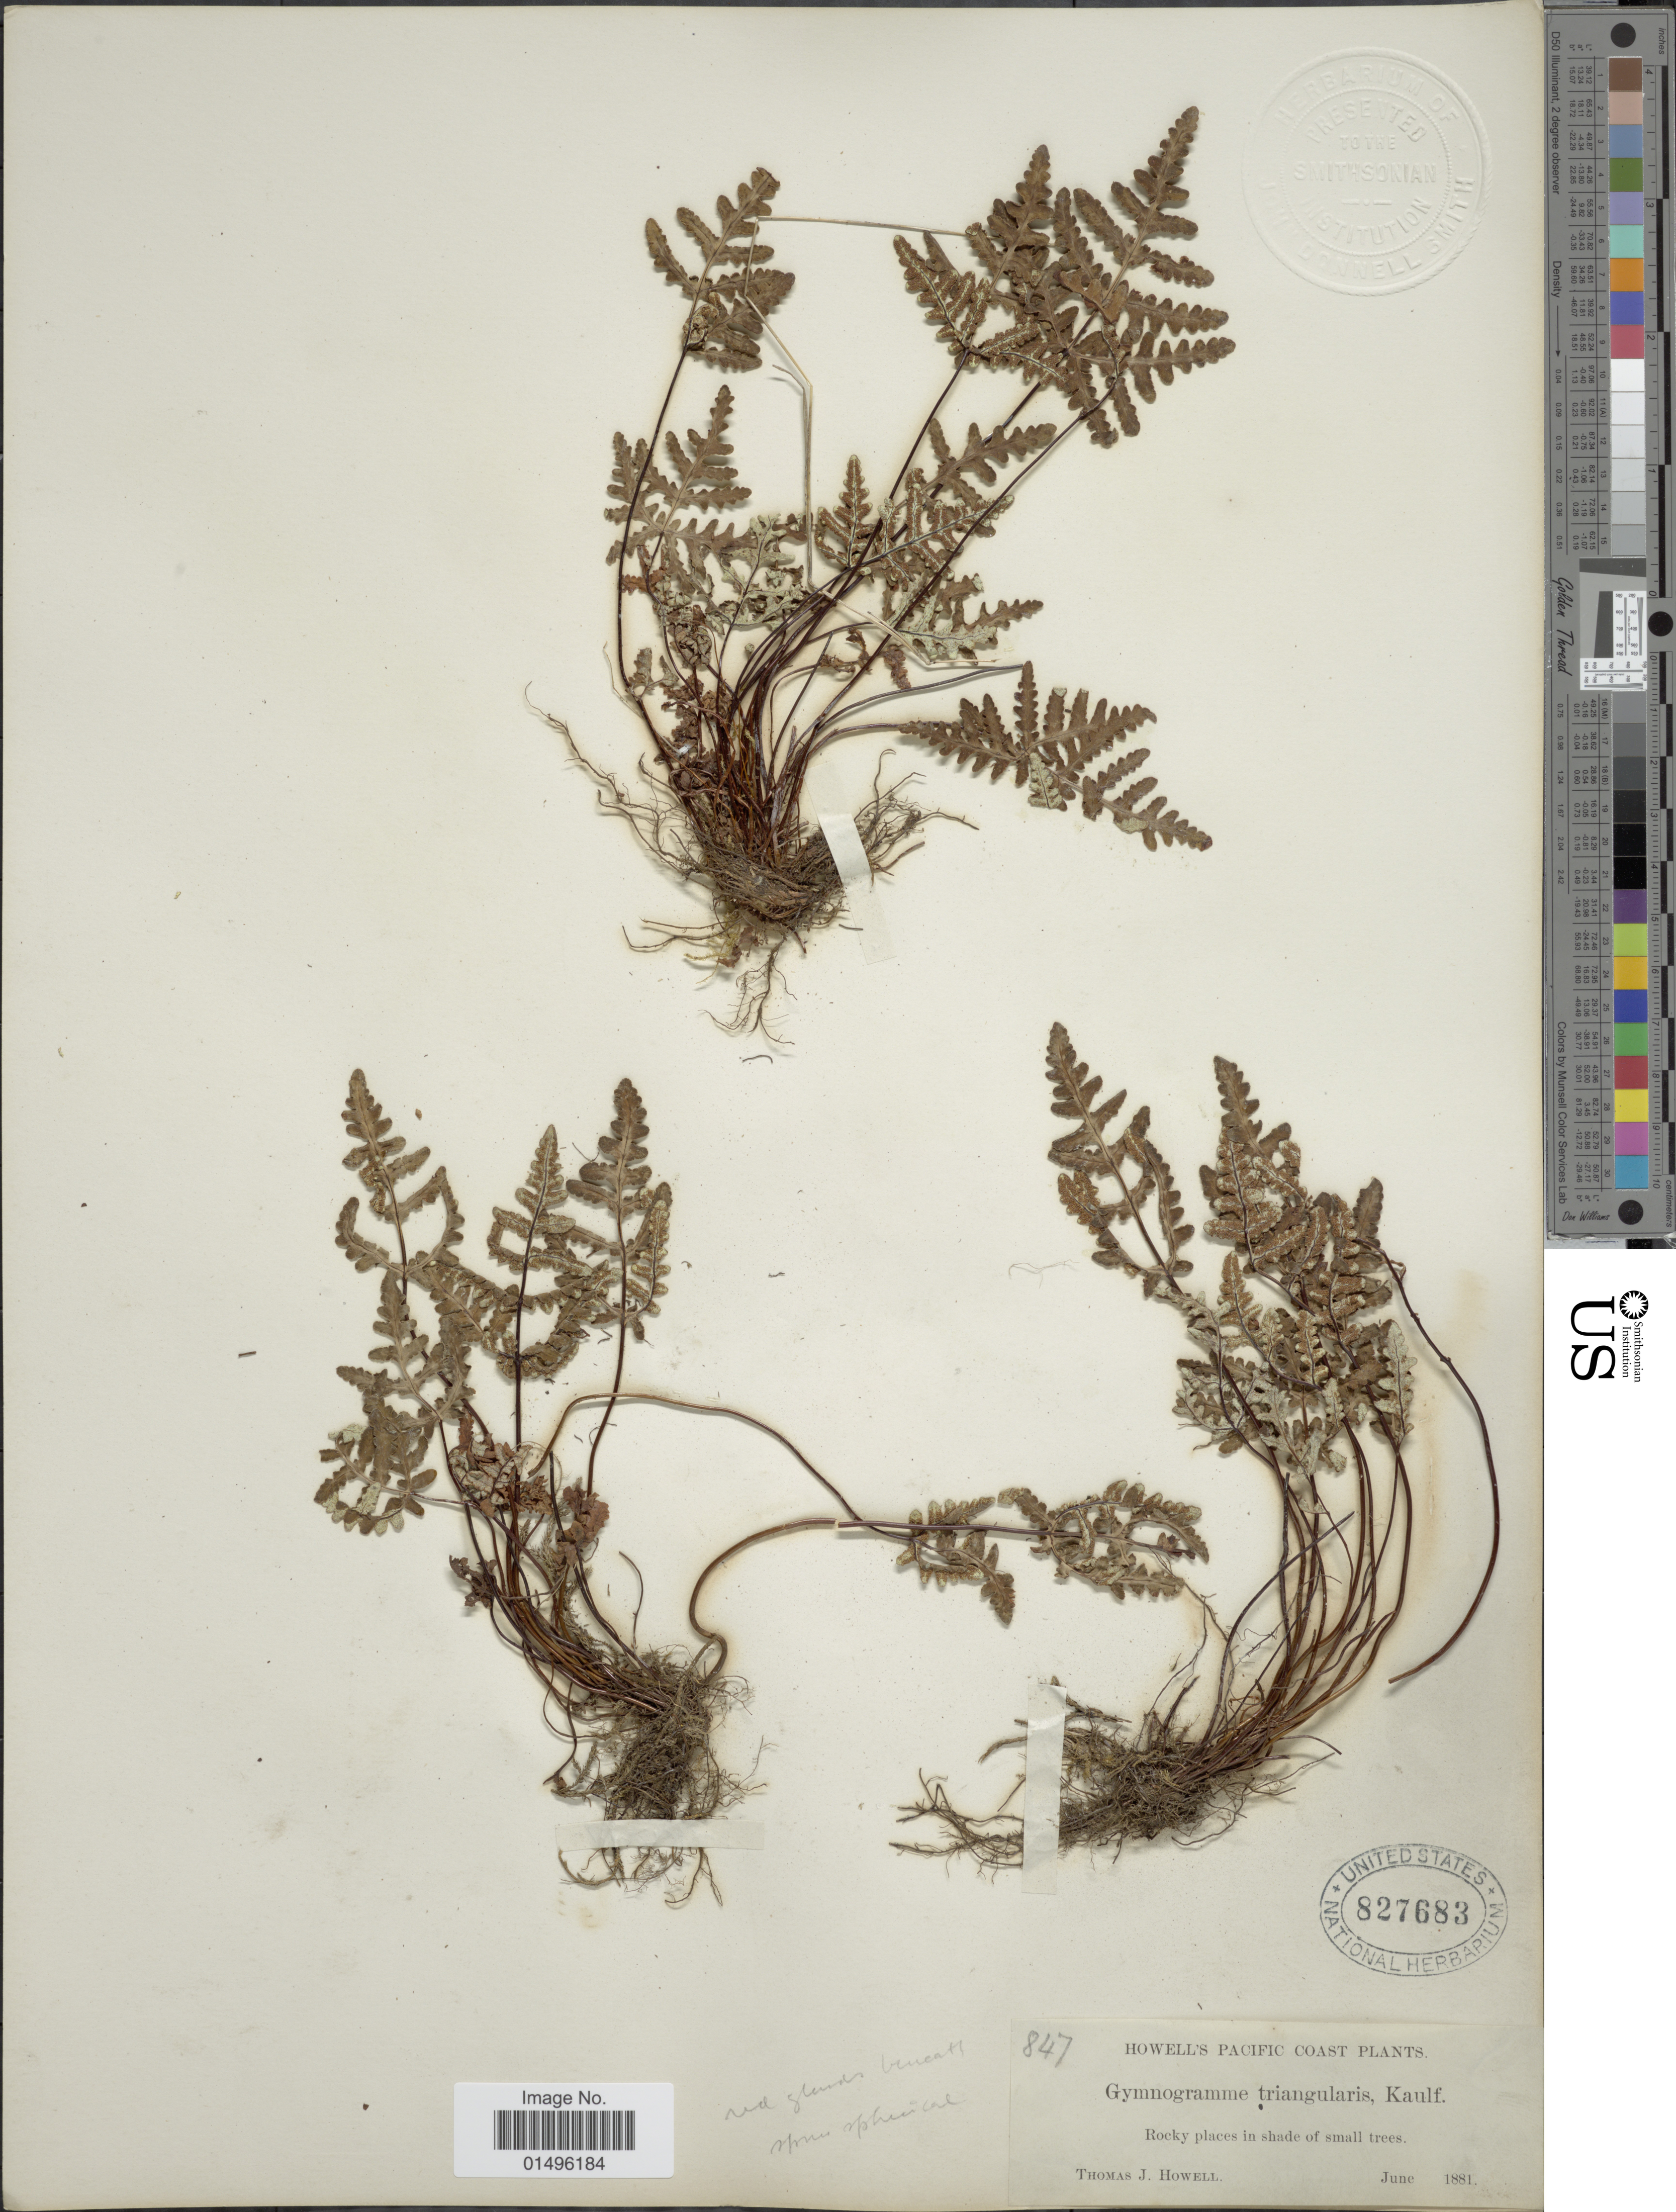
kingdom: Plantae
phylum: Tracheophyta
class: Polypodiopsida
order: Polypodiales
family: Pteridaceae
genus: Pentagramma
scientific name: Pentagramma triangularis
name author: (Kaulf.) Yatsk. et al.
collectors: T. J. Howell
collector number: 847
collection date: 1881-06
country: United States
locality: Pacific Coast Plants, Rocky places in shaded of small tree.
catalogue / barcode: US 827683